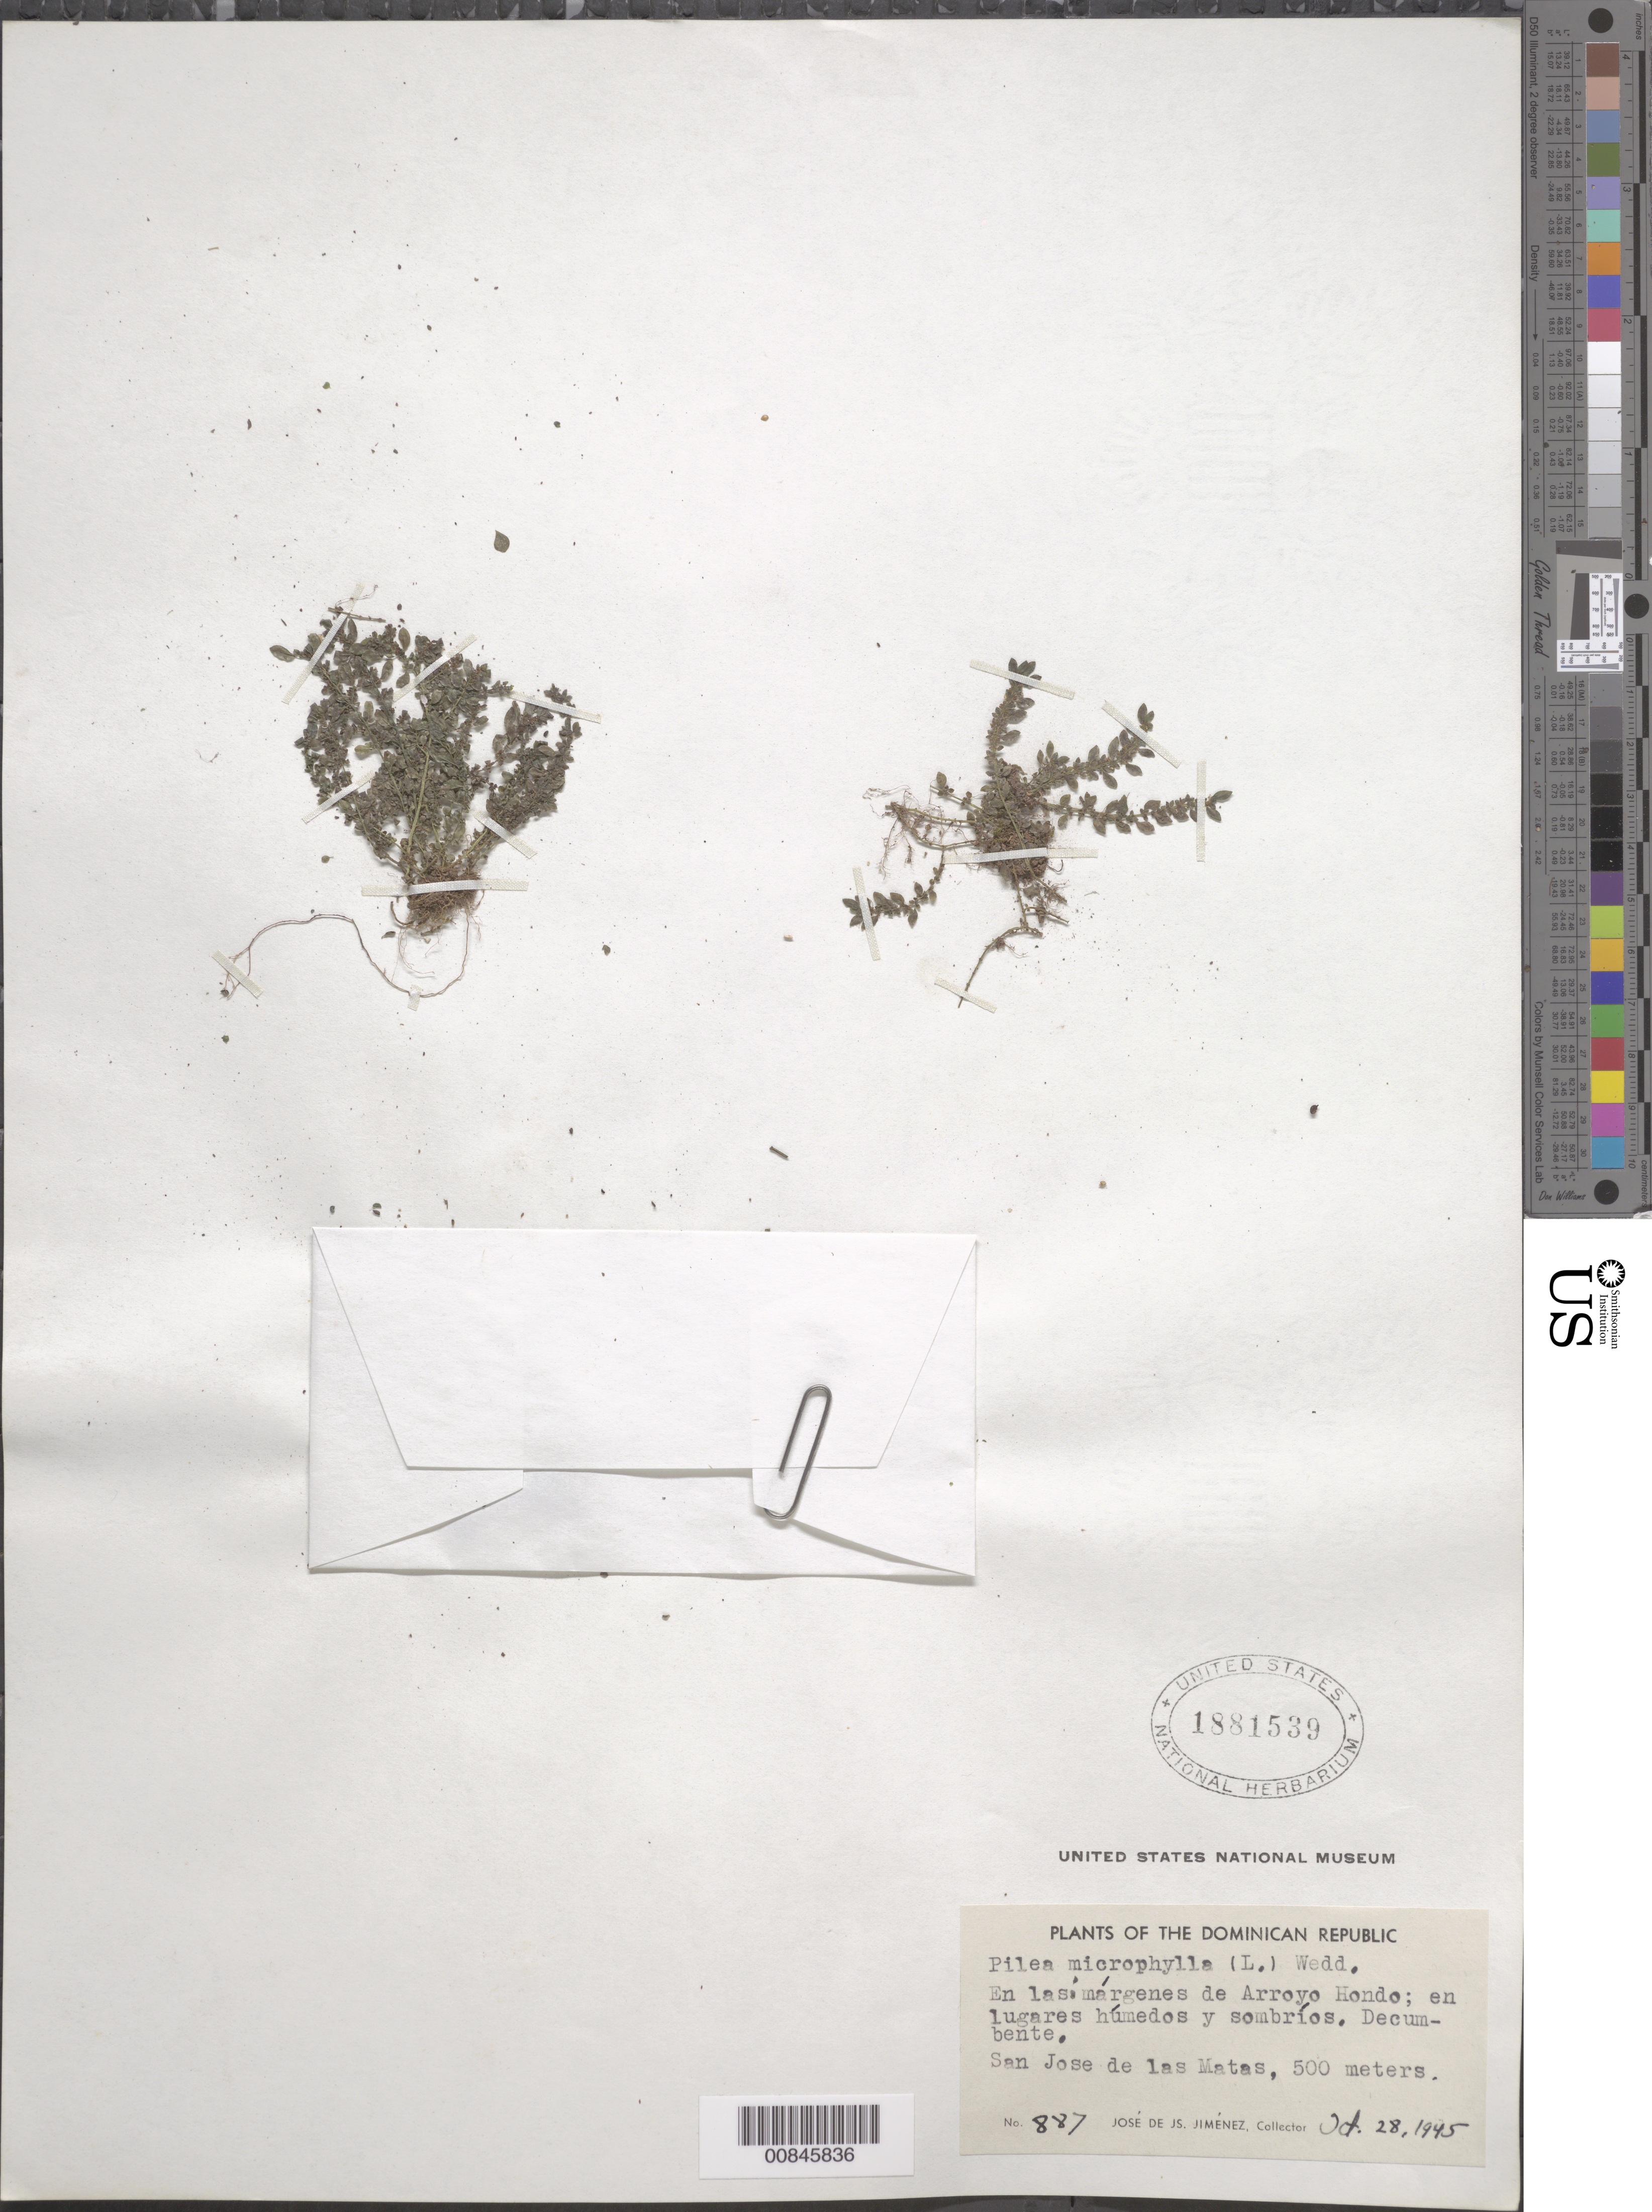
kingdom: Plantae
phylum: Tracheophyta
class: Magnoliopsida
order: Rosales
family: Urticaceae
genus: Pilea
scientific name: Pilea microphylla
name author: (L.) Liebm.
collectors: J. J. Jiménez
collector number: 887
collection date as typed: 28 Oct 1945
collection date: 1945-10-28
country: Dominican Republic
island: Hispaniola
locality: Márgenes de Arroyo Hondo. San José de las Matas.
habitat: Lugares húmedos y sombríos.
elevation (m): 500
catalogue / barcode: US 1881539